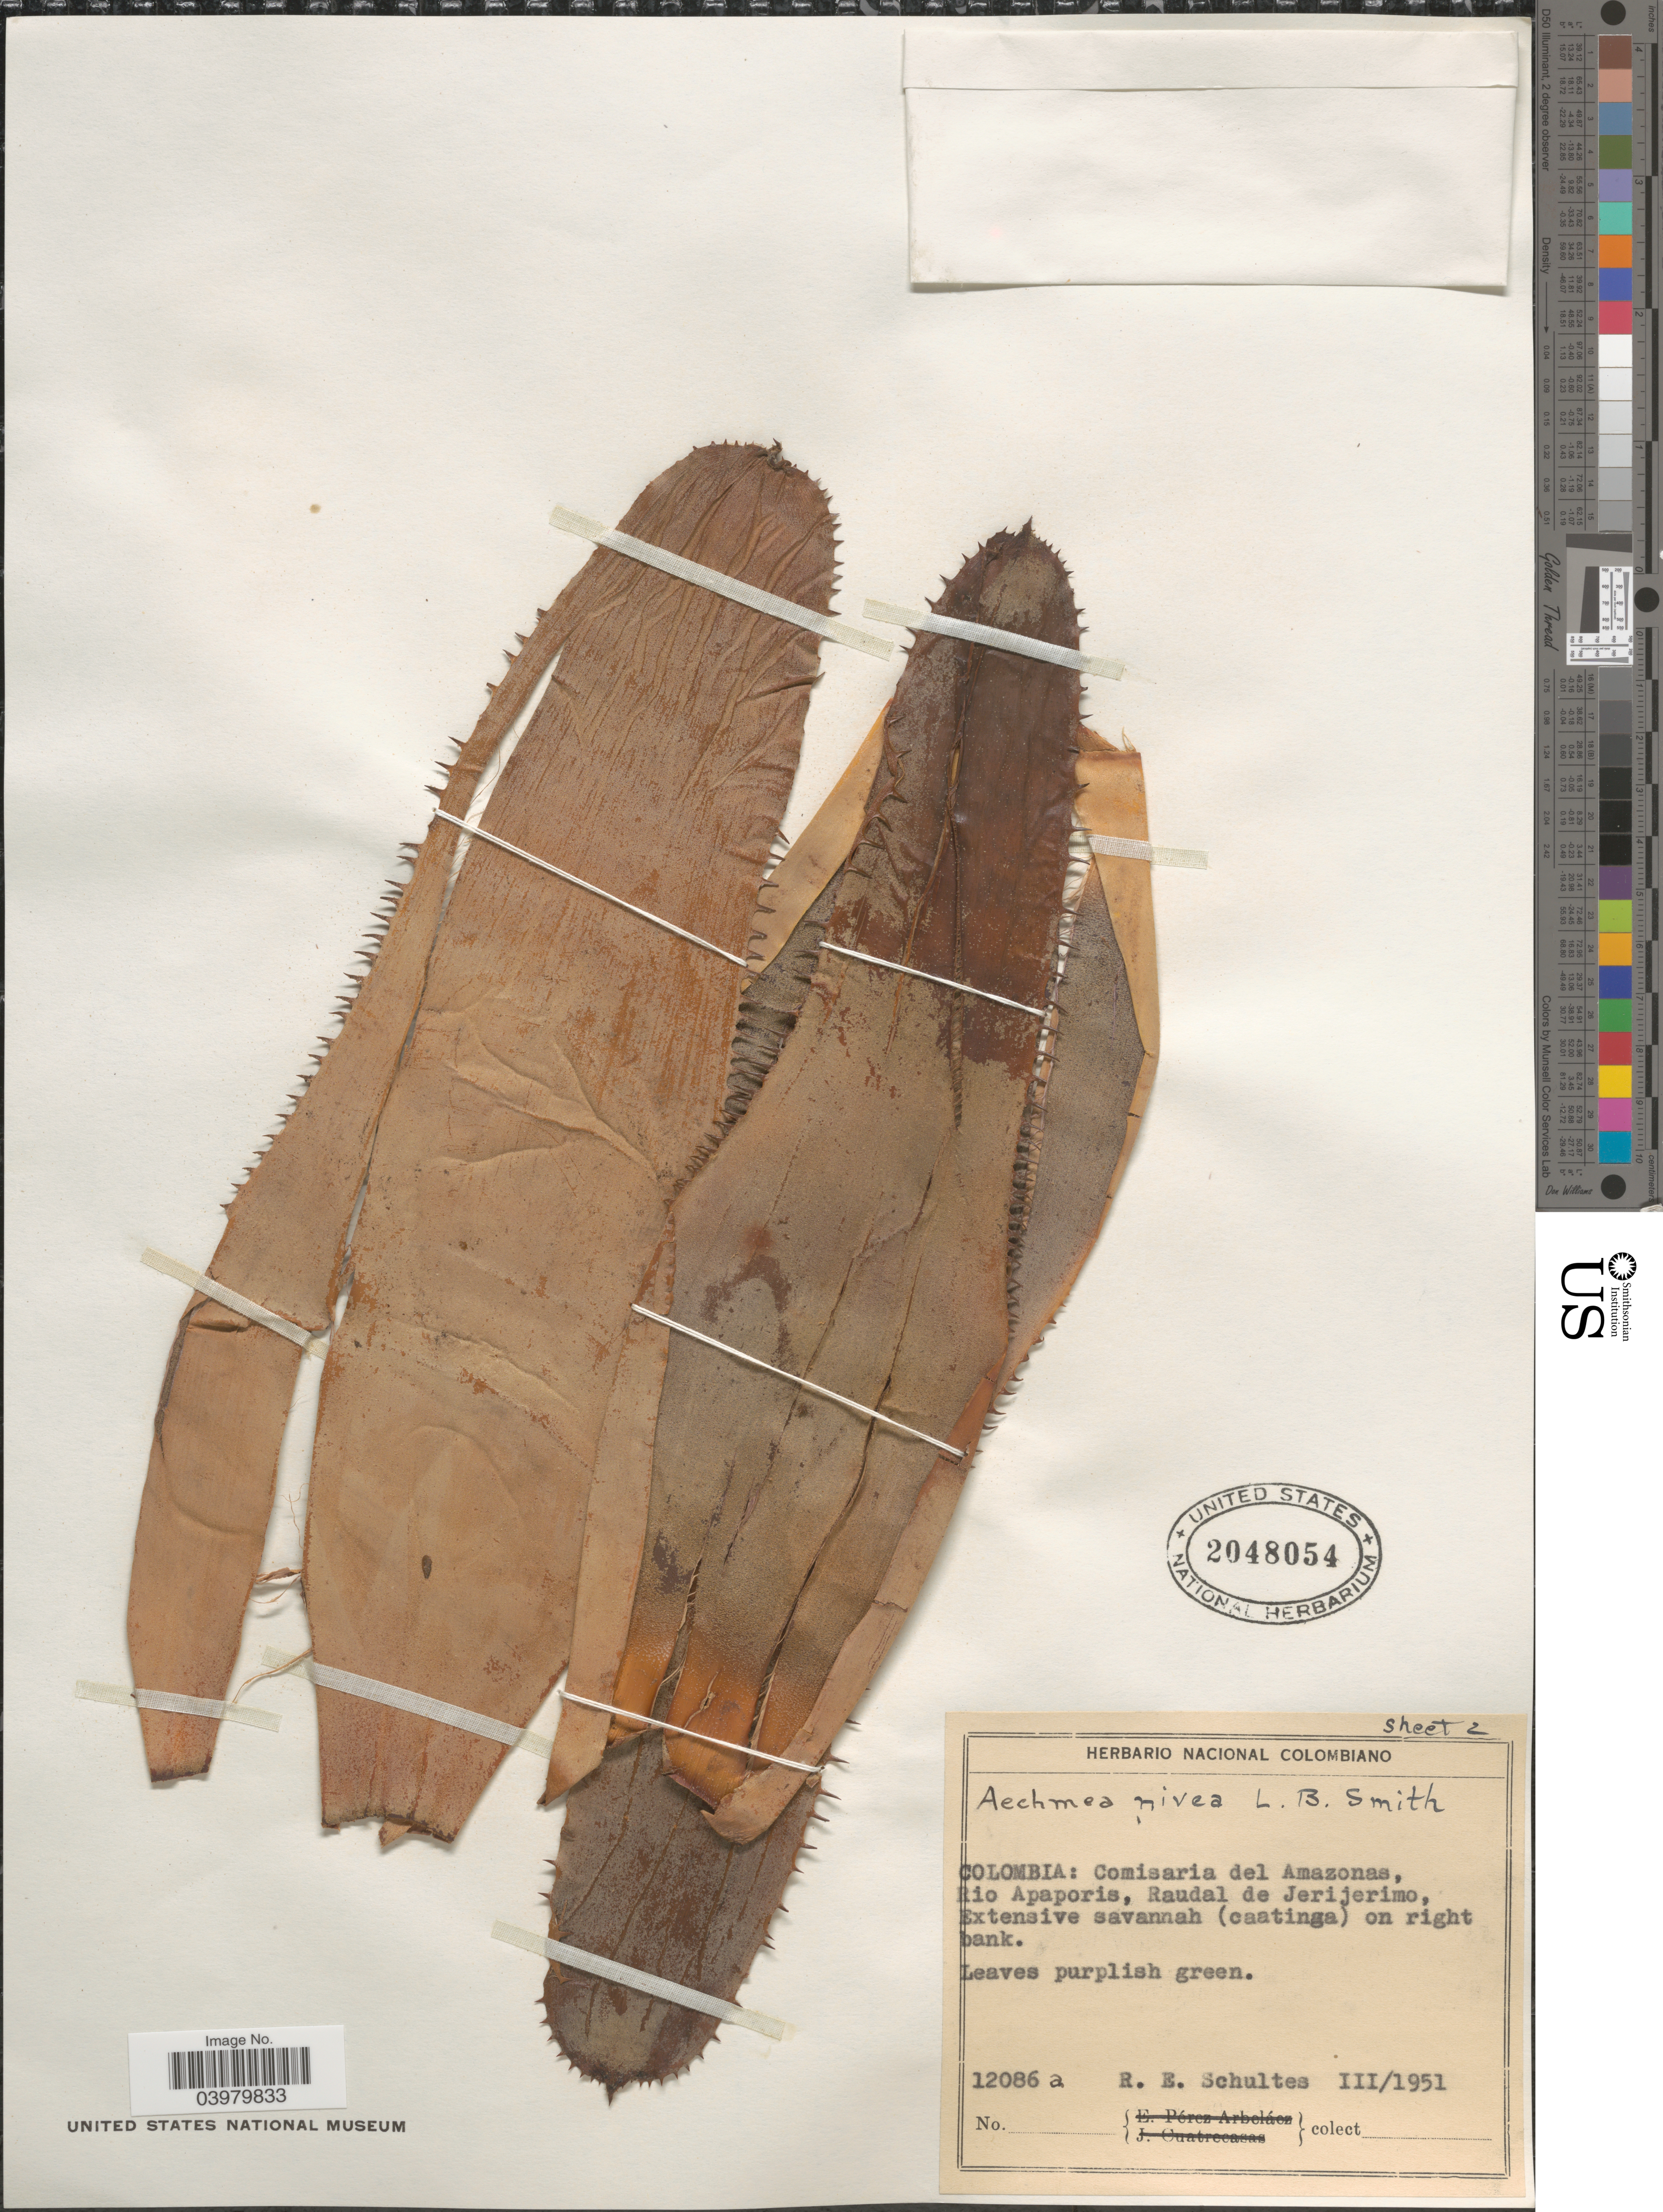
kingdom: Plantae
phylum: Tracheophyta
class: Liliopsida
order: Poales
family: Bromeliaceae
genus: Aechmea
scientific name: Aechmea nivea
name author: L.B. Sm.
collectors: R. E. Schultes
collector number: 12086a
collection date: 1951-03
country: Colombia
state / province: Amazônas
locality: Comisaria del Amazonas, Rio Apaporis, Raudal de Jerijerimo.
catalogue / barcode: US 2048054